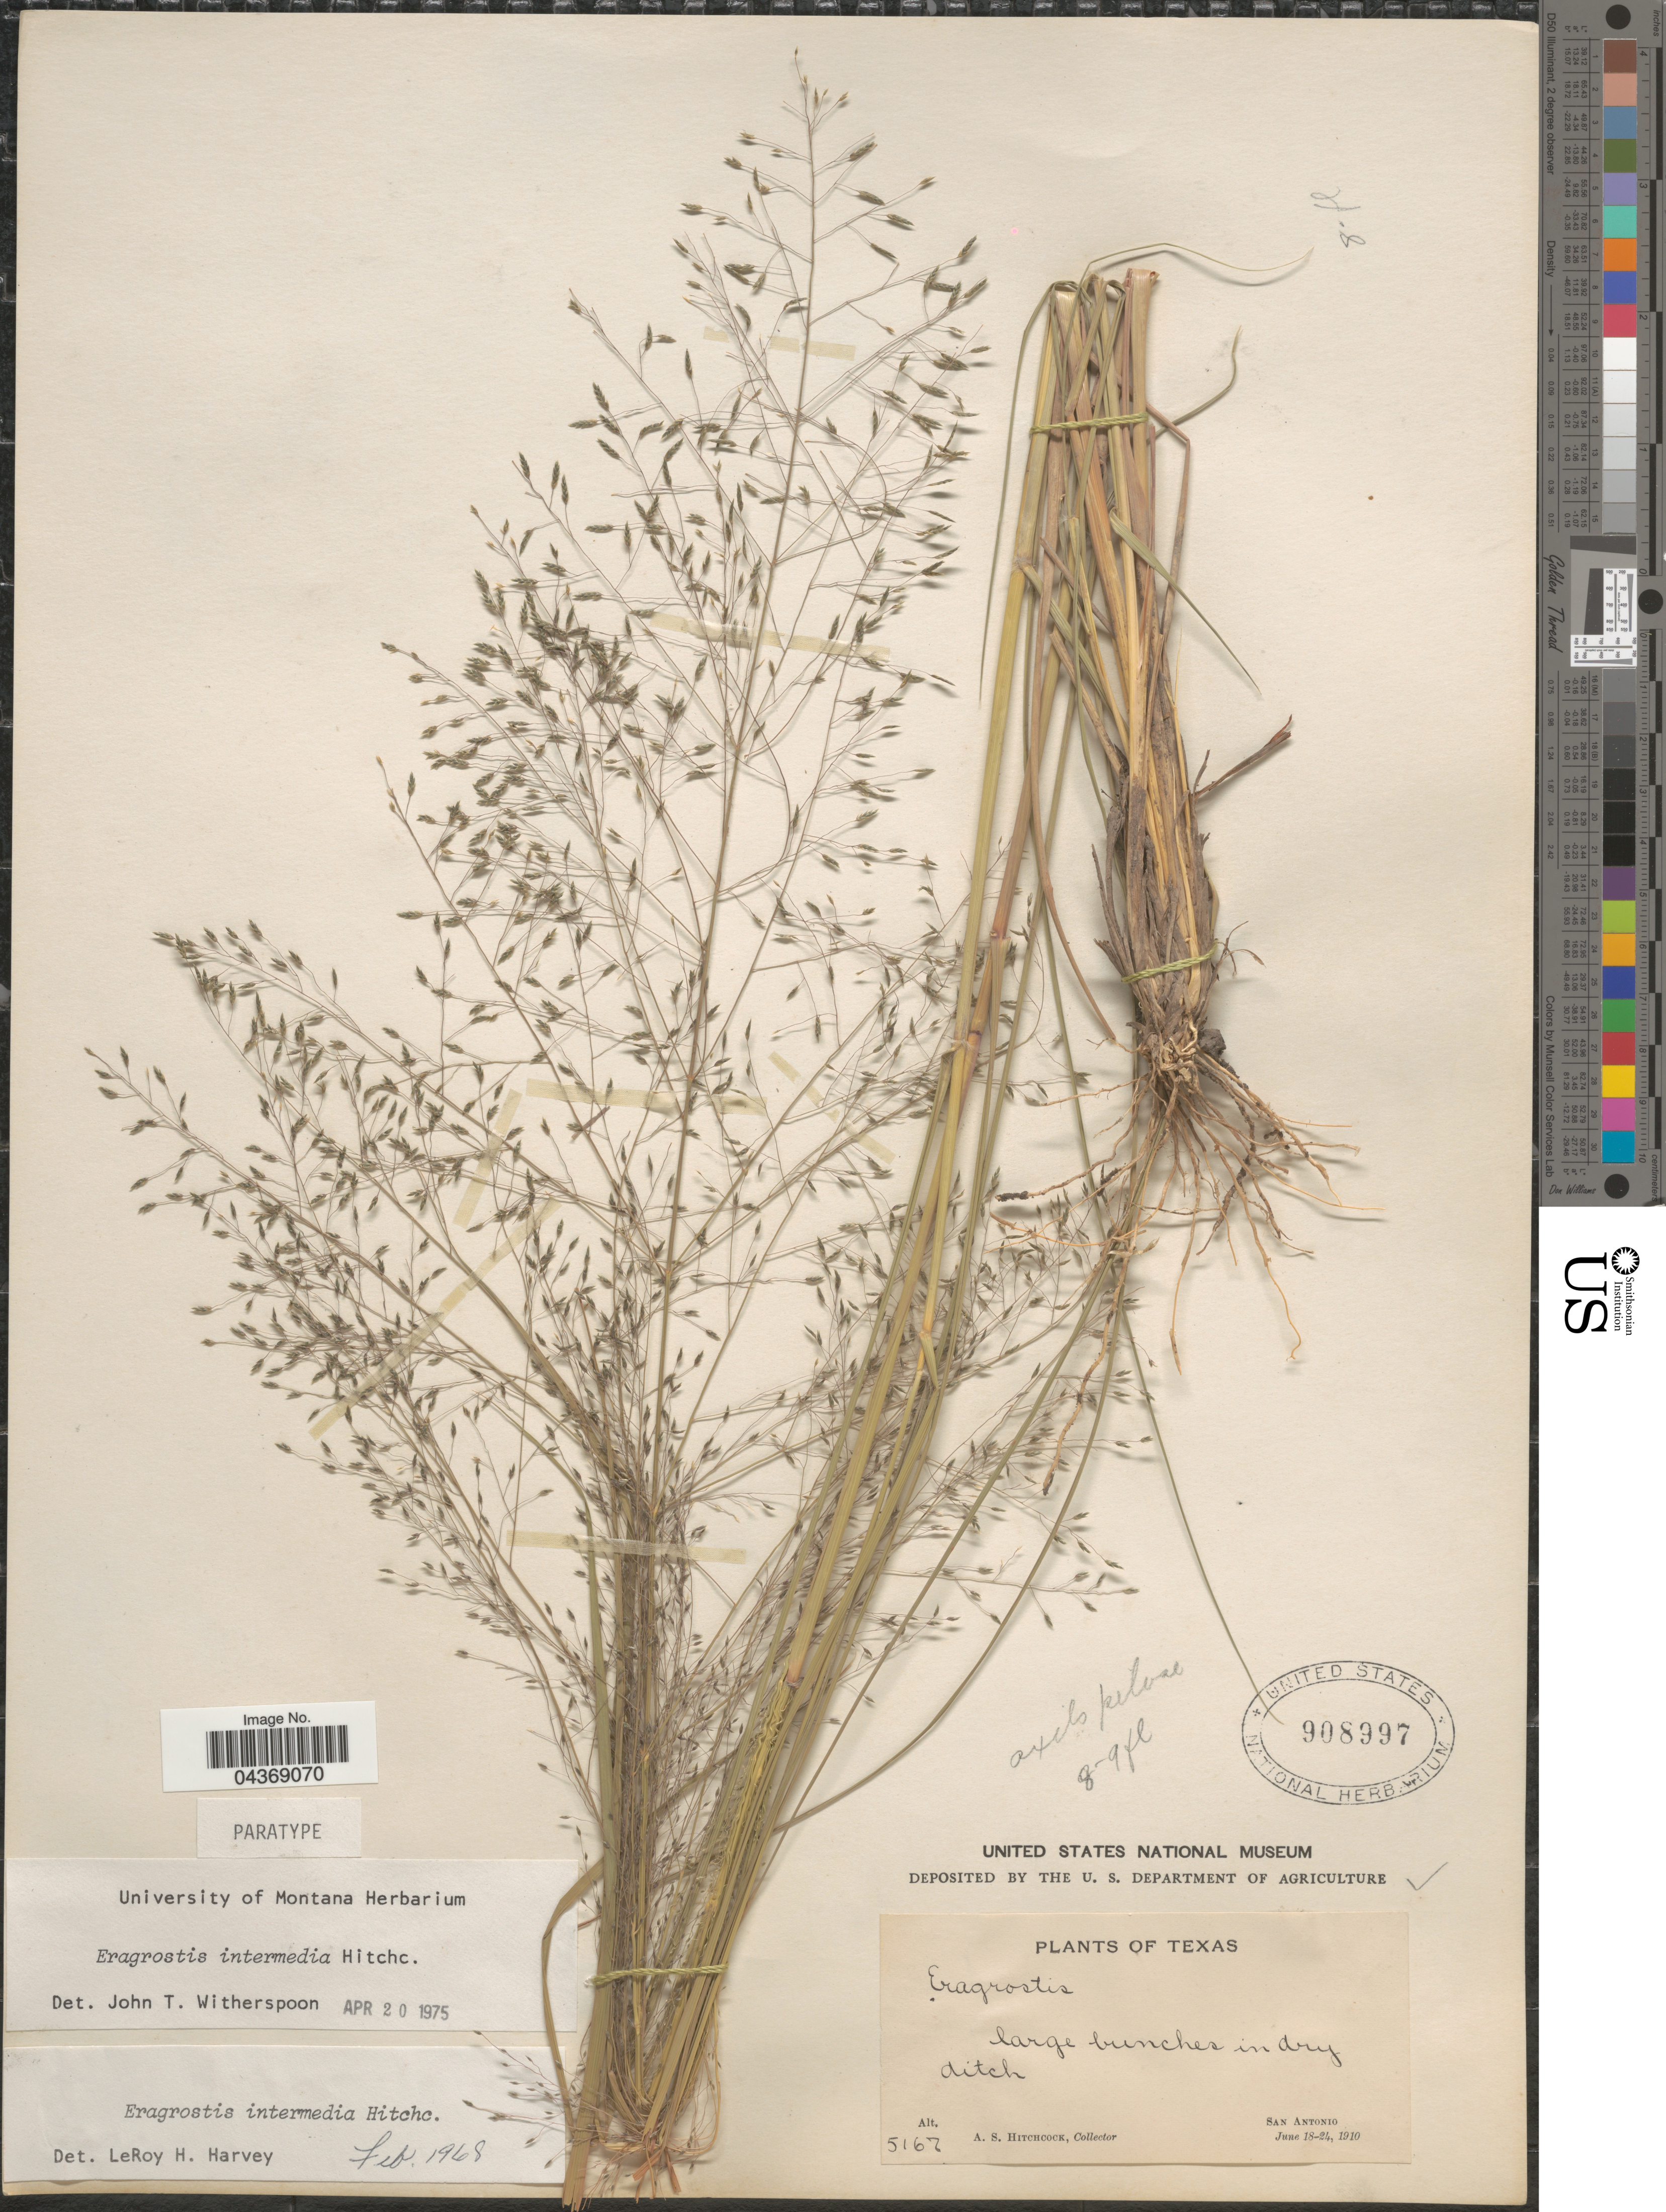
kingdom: Plantae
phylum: Tracheophyta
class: Liliopsida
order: Poales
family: Poaceae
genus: Eragrostis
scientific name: Eragrostis intermedia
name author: Hitchc.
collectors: A. S. Hitchcock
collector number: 5167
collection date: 1910-06-18/1910-06-24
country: United States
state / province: Texas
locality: Large bunches in dry ditch. San Antonio.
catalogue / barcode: US 908997